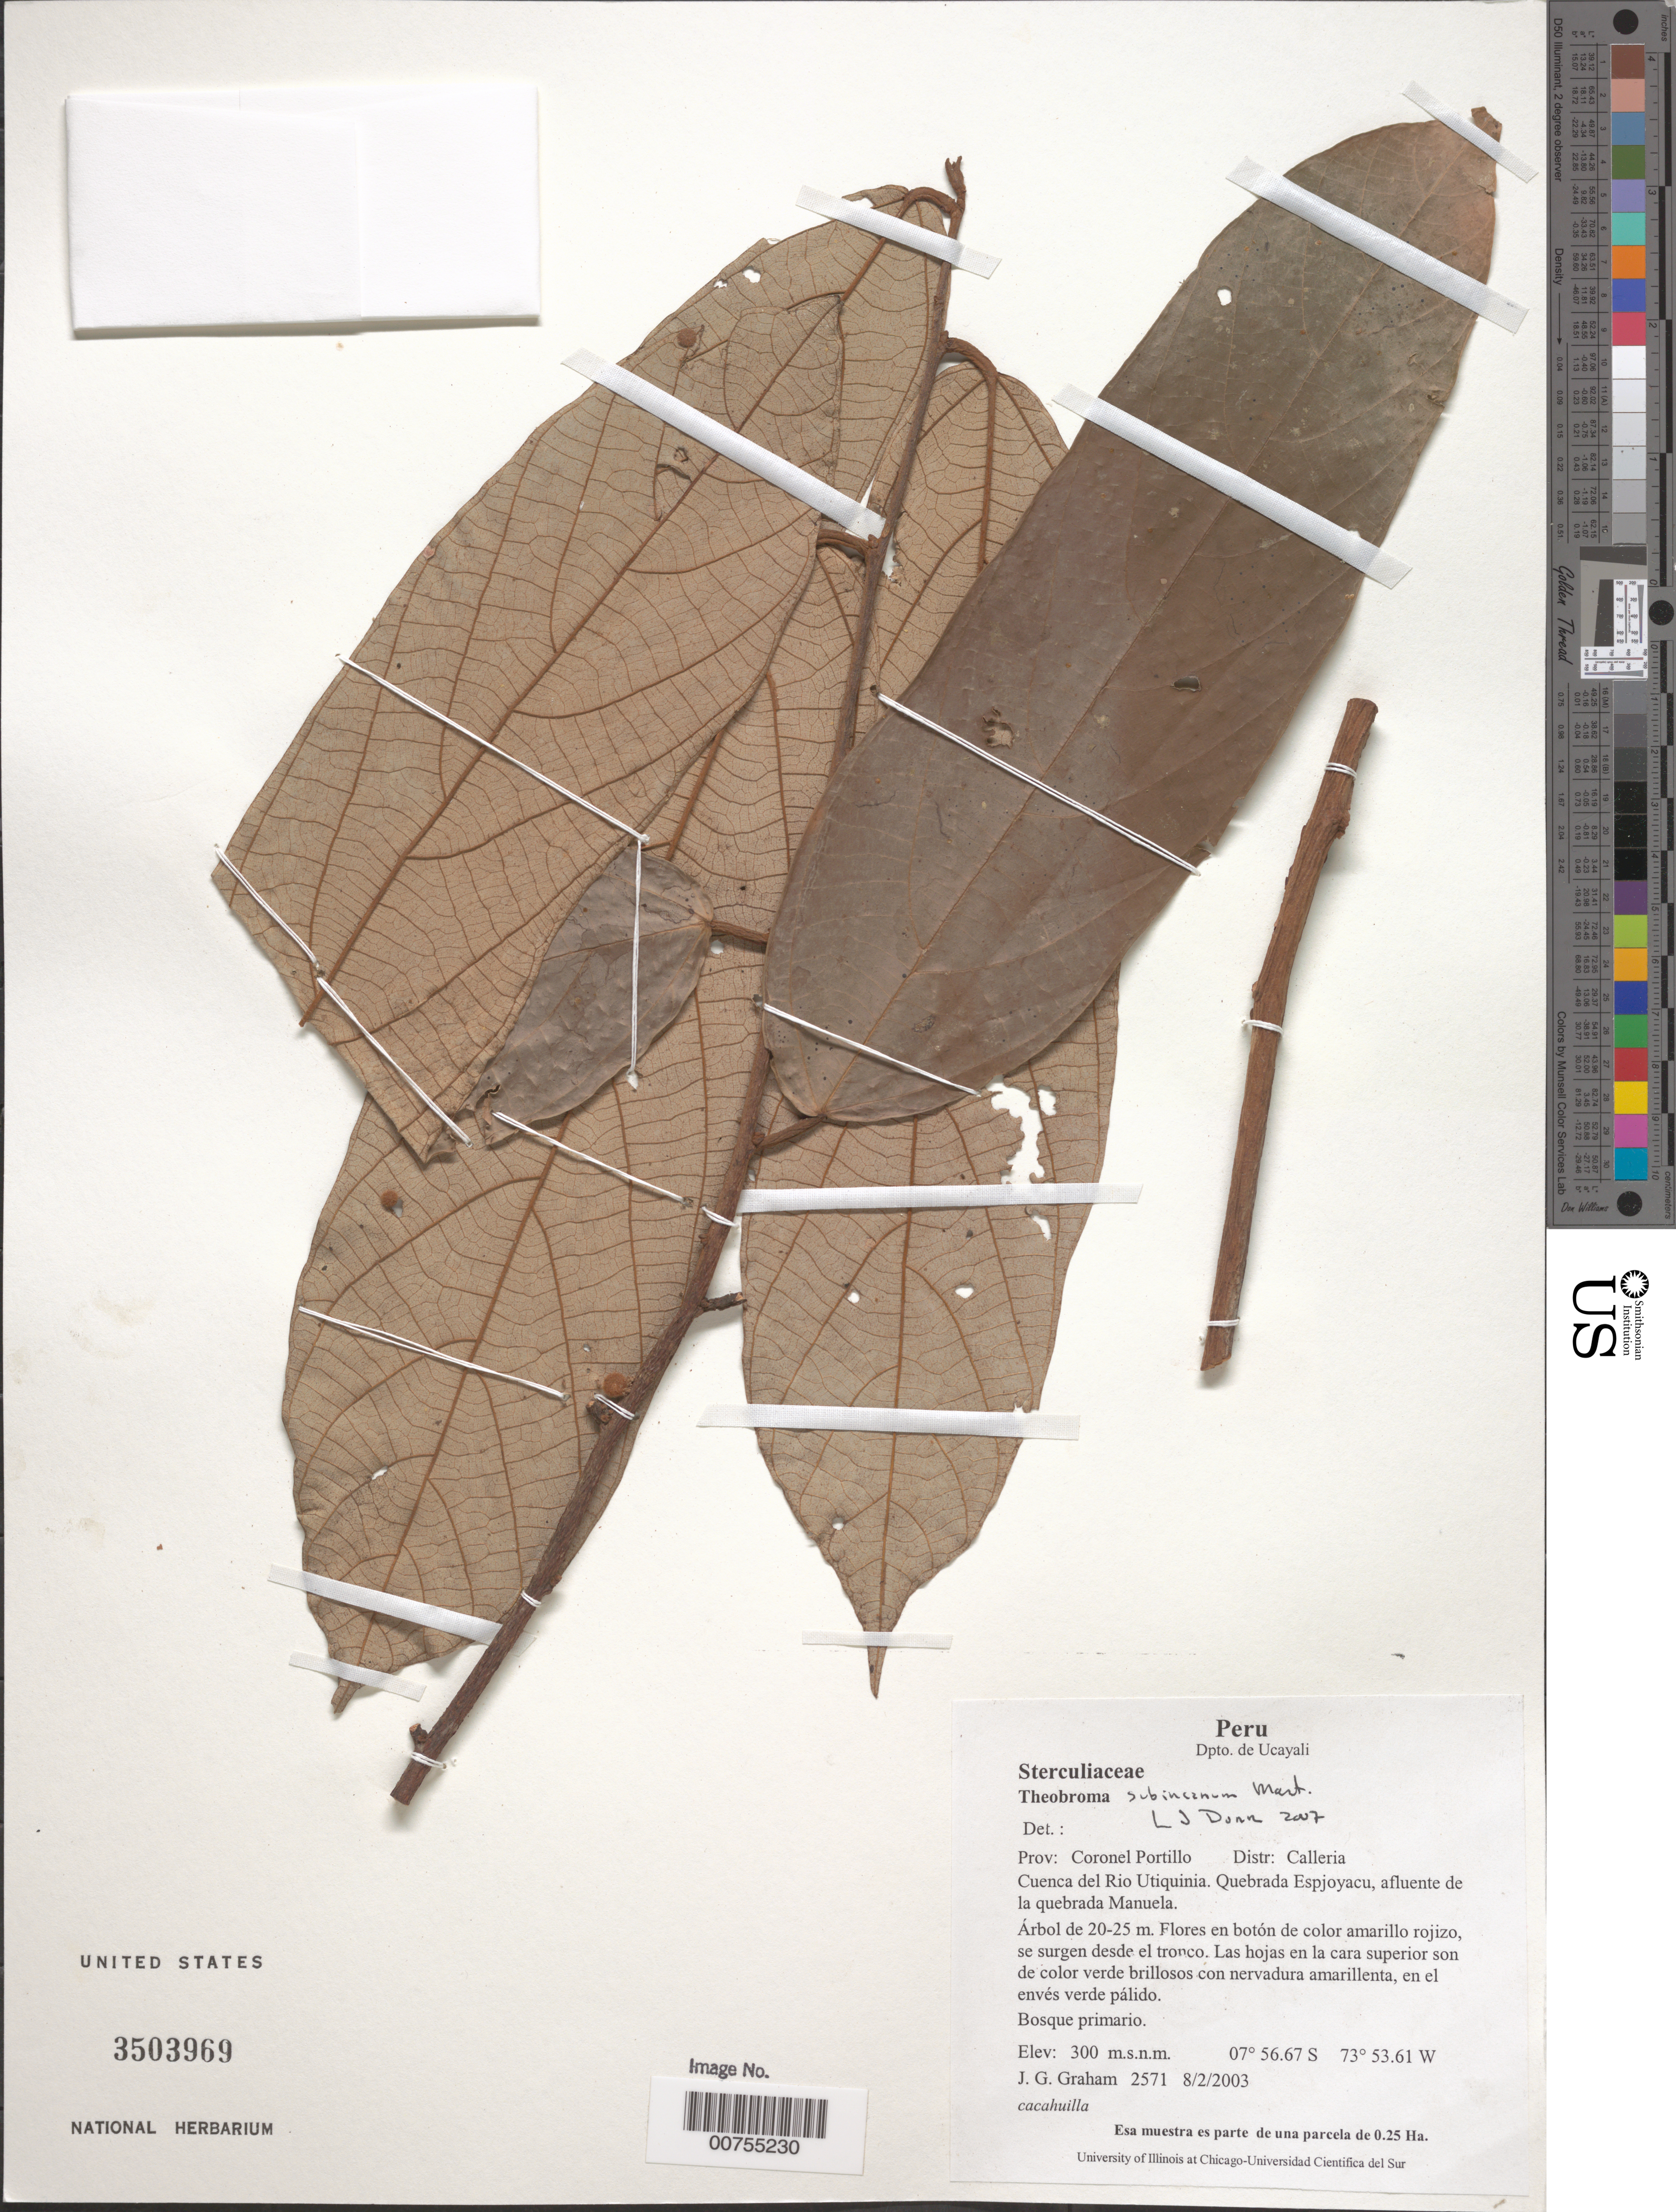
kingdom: Plantae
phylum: Tracheophyta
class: Magnoliopsida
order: Malvales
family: Malvaceae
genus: Theobroma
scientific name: Theobroma subincanum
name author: Mart.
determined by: Dorr, L. J., (BOT), Smithsonian Institution - National Museum of Natural History (UNITED STATES)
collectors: J. Graham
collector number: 2571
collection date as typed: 02 Aug 2003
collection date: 2003-08-02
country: Peru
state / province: Ucayali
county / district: Coronel Portillo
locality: Calleria. Cuenca del Río Utiquinia. Quebrada Espjoyacu, afluente de la quebrada Manuela.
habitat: Bosque primario.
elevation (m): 300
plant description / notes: Common name: cacahuilla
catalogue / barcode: US 3503969